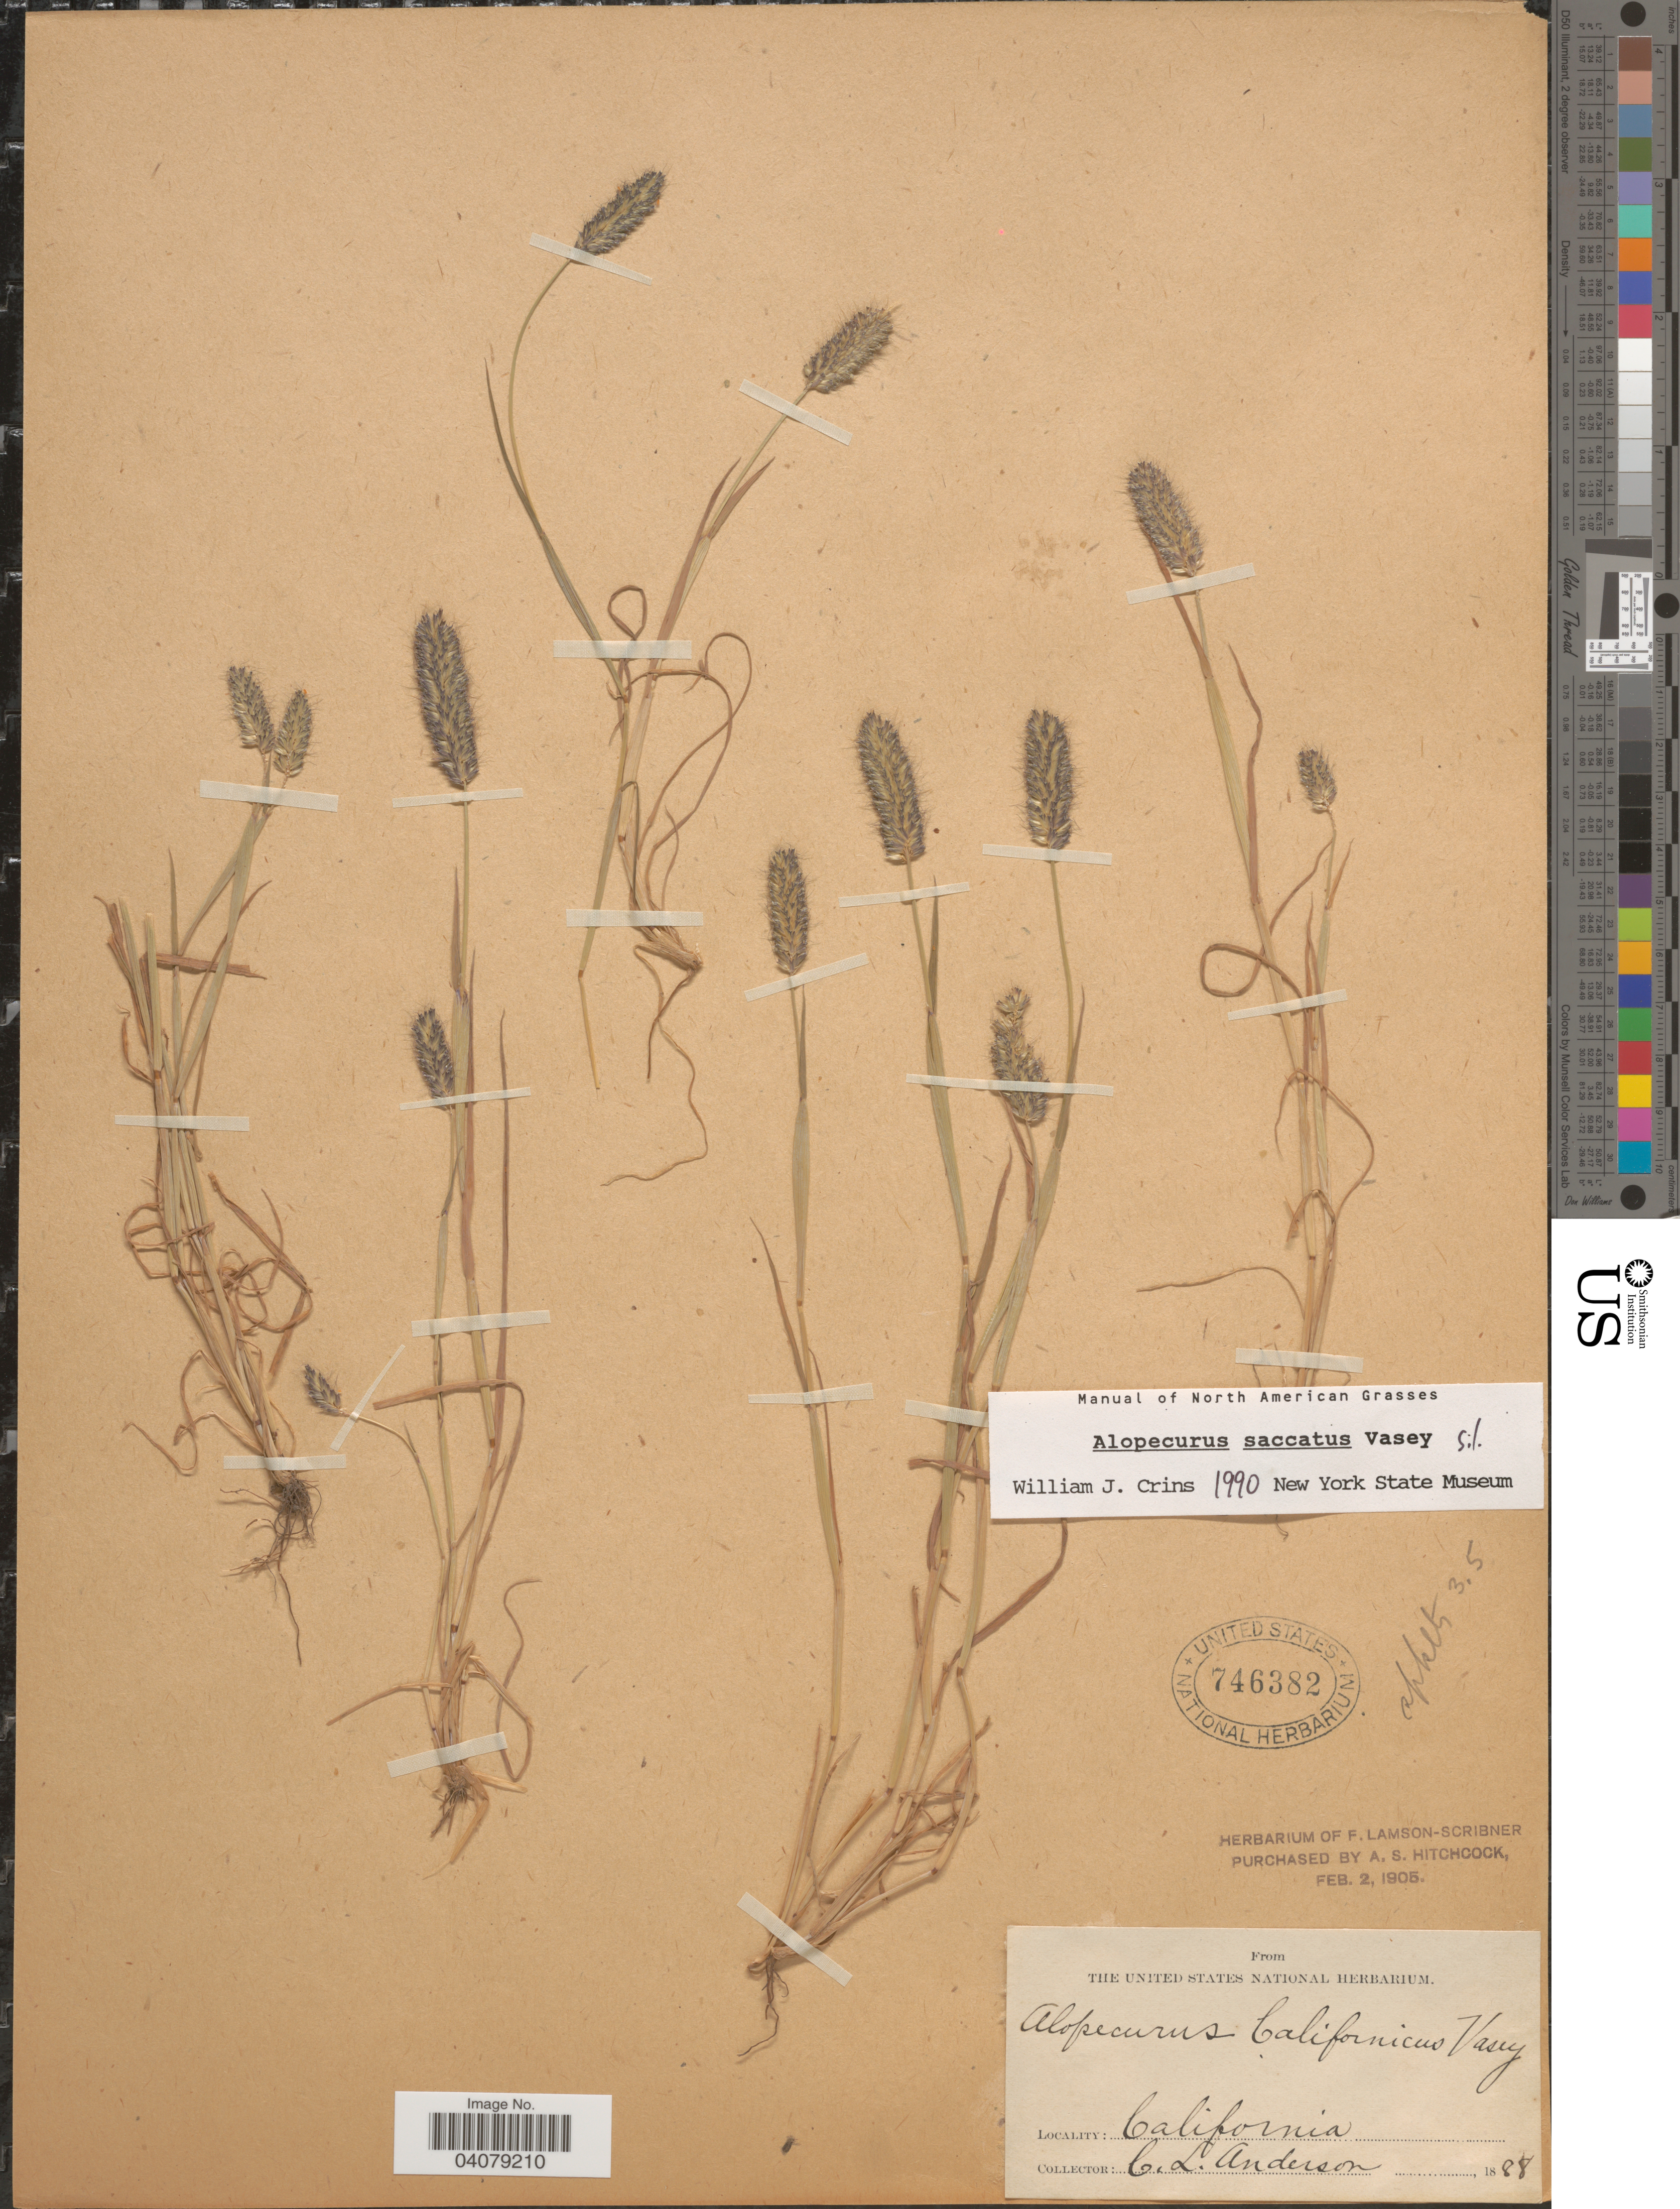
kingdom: Plantae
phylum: Tracheophyta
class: Liliopsida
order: Poales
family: Poaceae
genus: Alopecurus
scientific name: Alopecurus saccatus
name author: Vasey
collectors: C. L. Anderson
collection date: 1888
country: United States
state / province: California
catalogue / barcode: US 746382